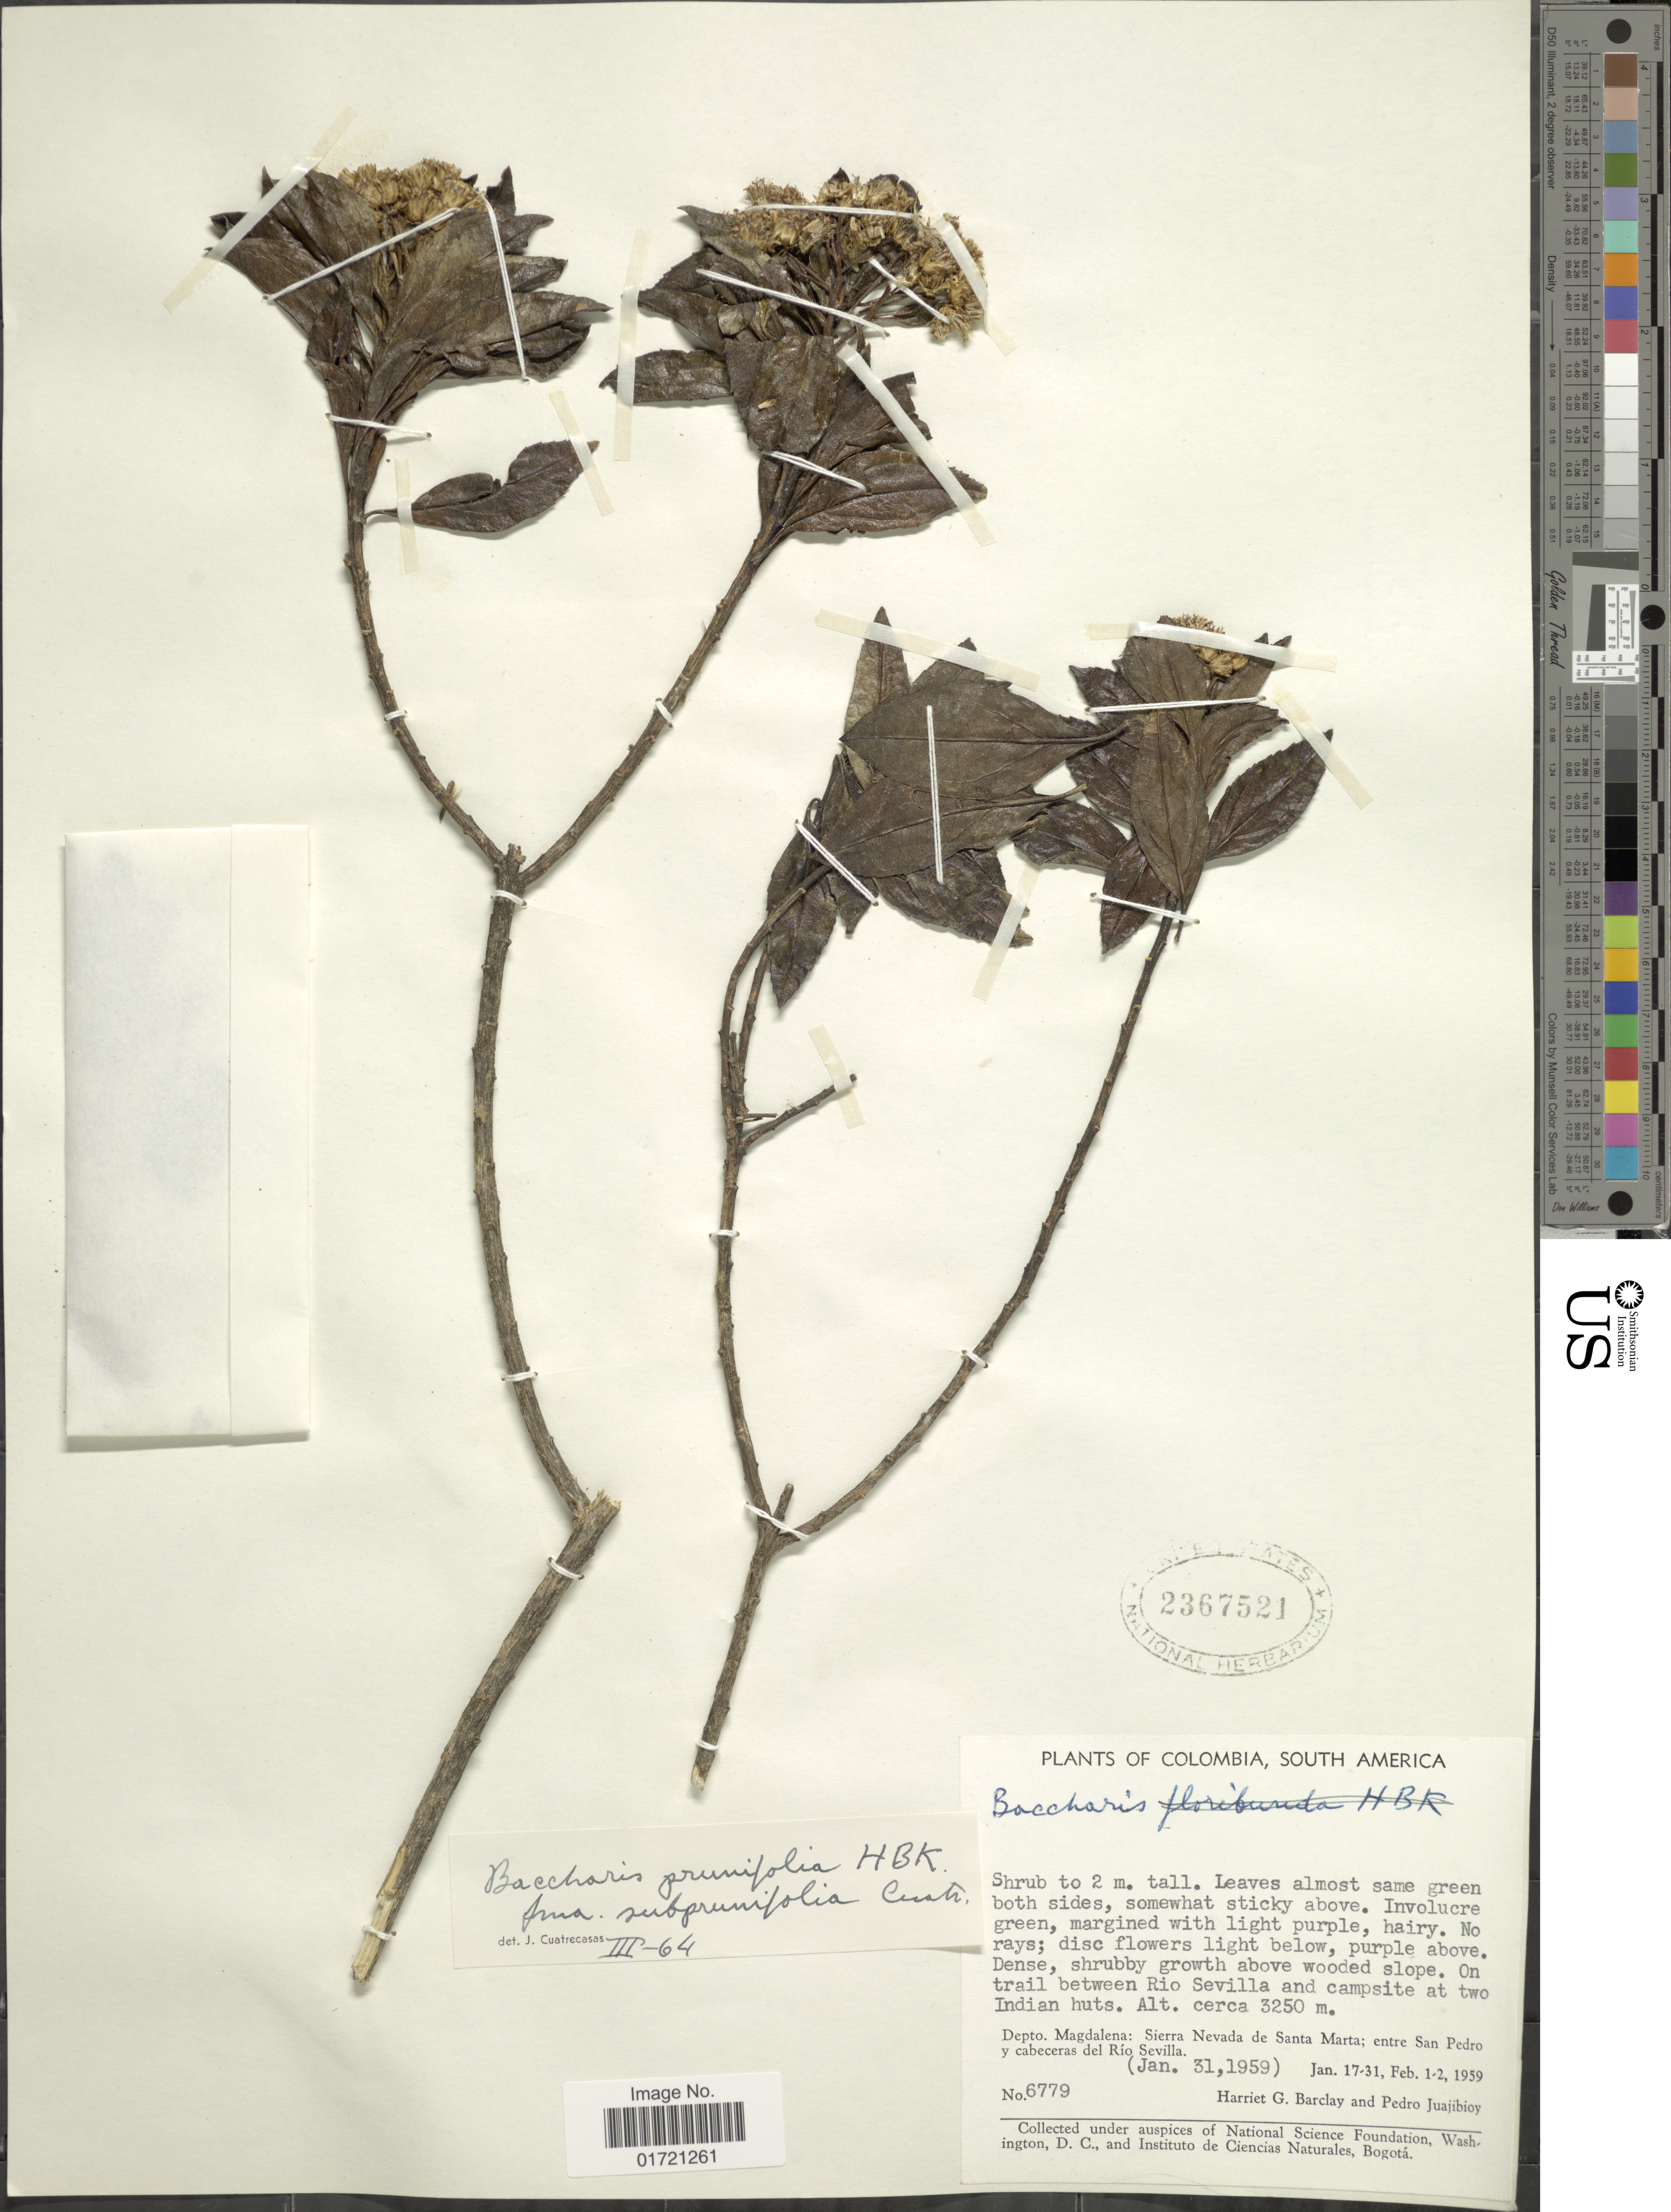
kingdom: Plantae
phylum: Tracheophyta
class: Magnoliopsida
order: Asterales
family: Asteraceae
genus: Baccharis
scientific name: Baccharis prunifolia var. subprunifolia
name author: Cuatrec.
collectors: H. G. Barclay & P. Juajibioy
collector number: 6779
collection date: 1959-01-31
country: Colombia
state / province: Magdalena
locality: On trail between Rio Sevilla and campsite at two Indian huts. Depto. Magdalena: Sierra Nevada de Santa Marta; entre San Pedro y cabeceras del Río Sevilla.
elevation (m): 3250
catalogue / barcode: US 2367521